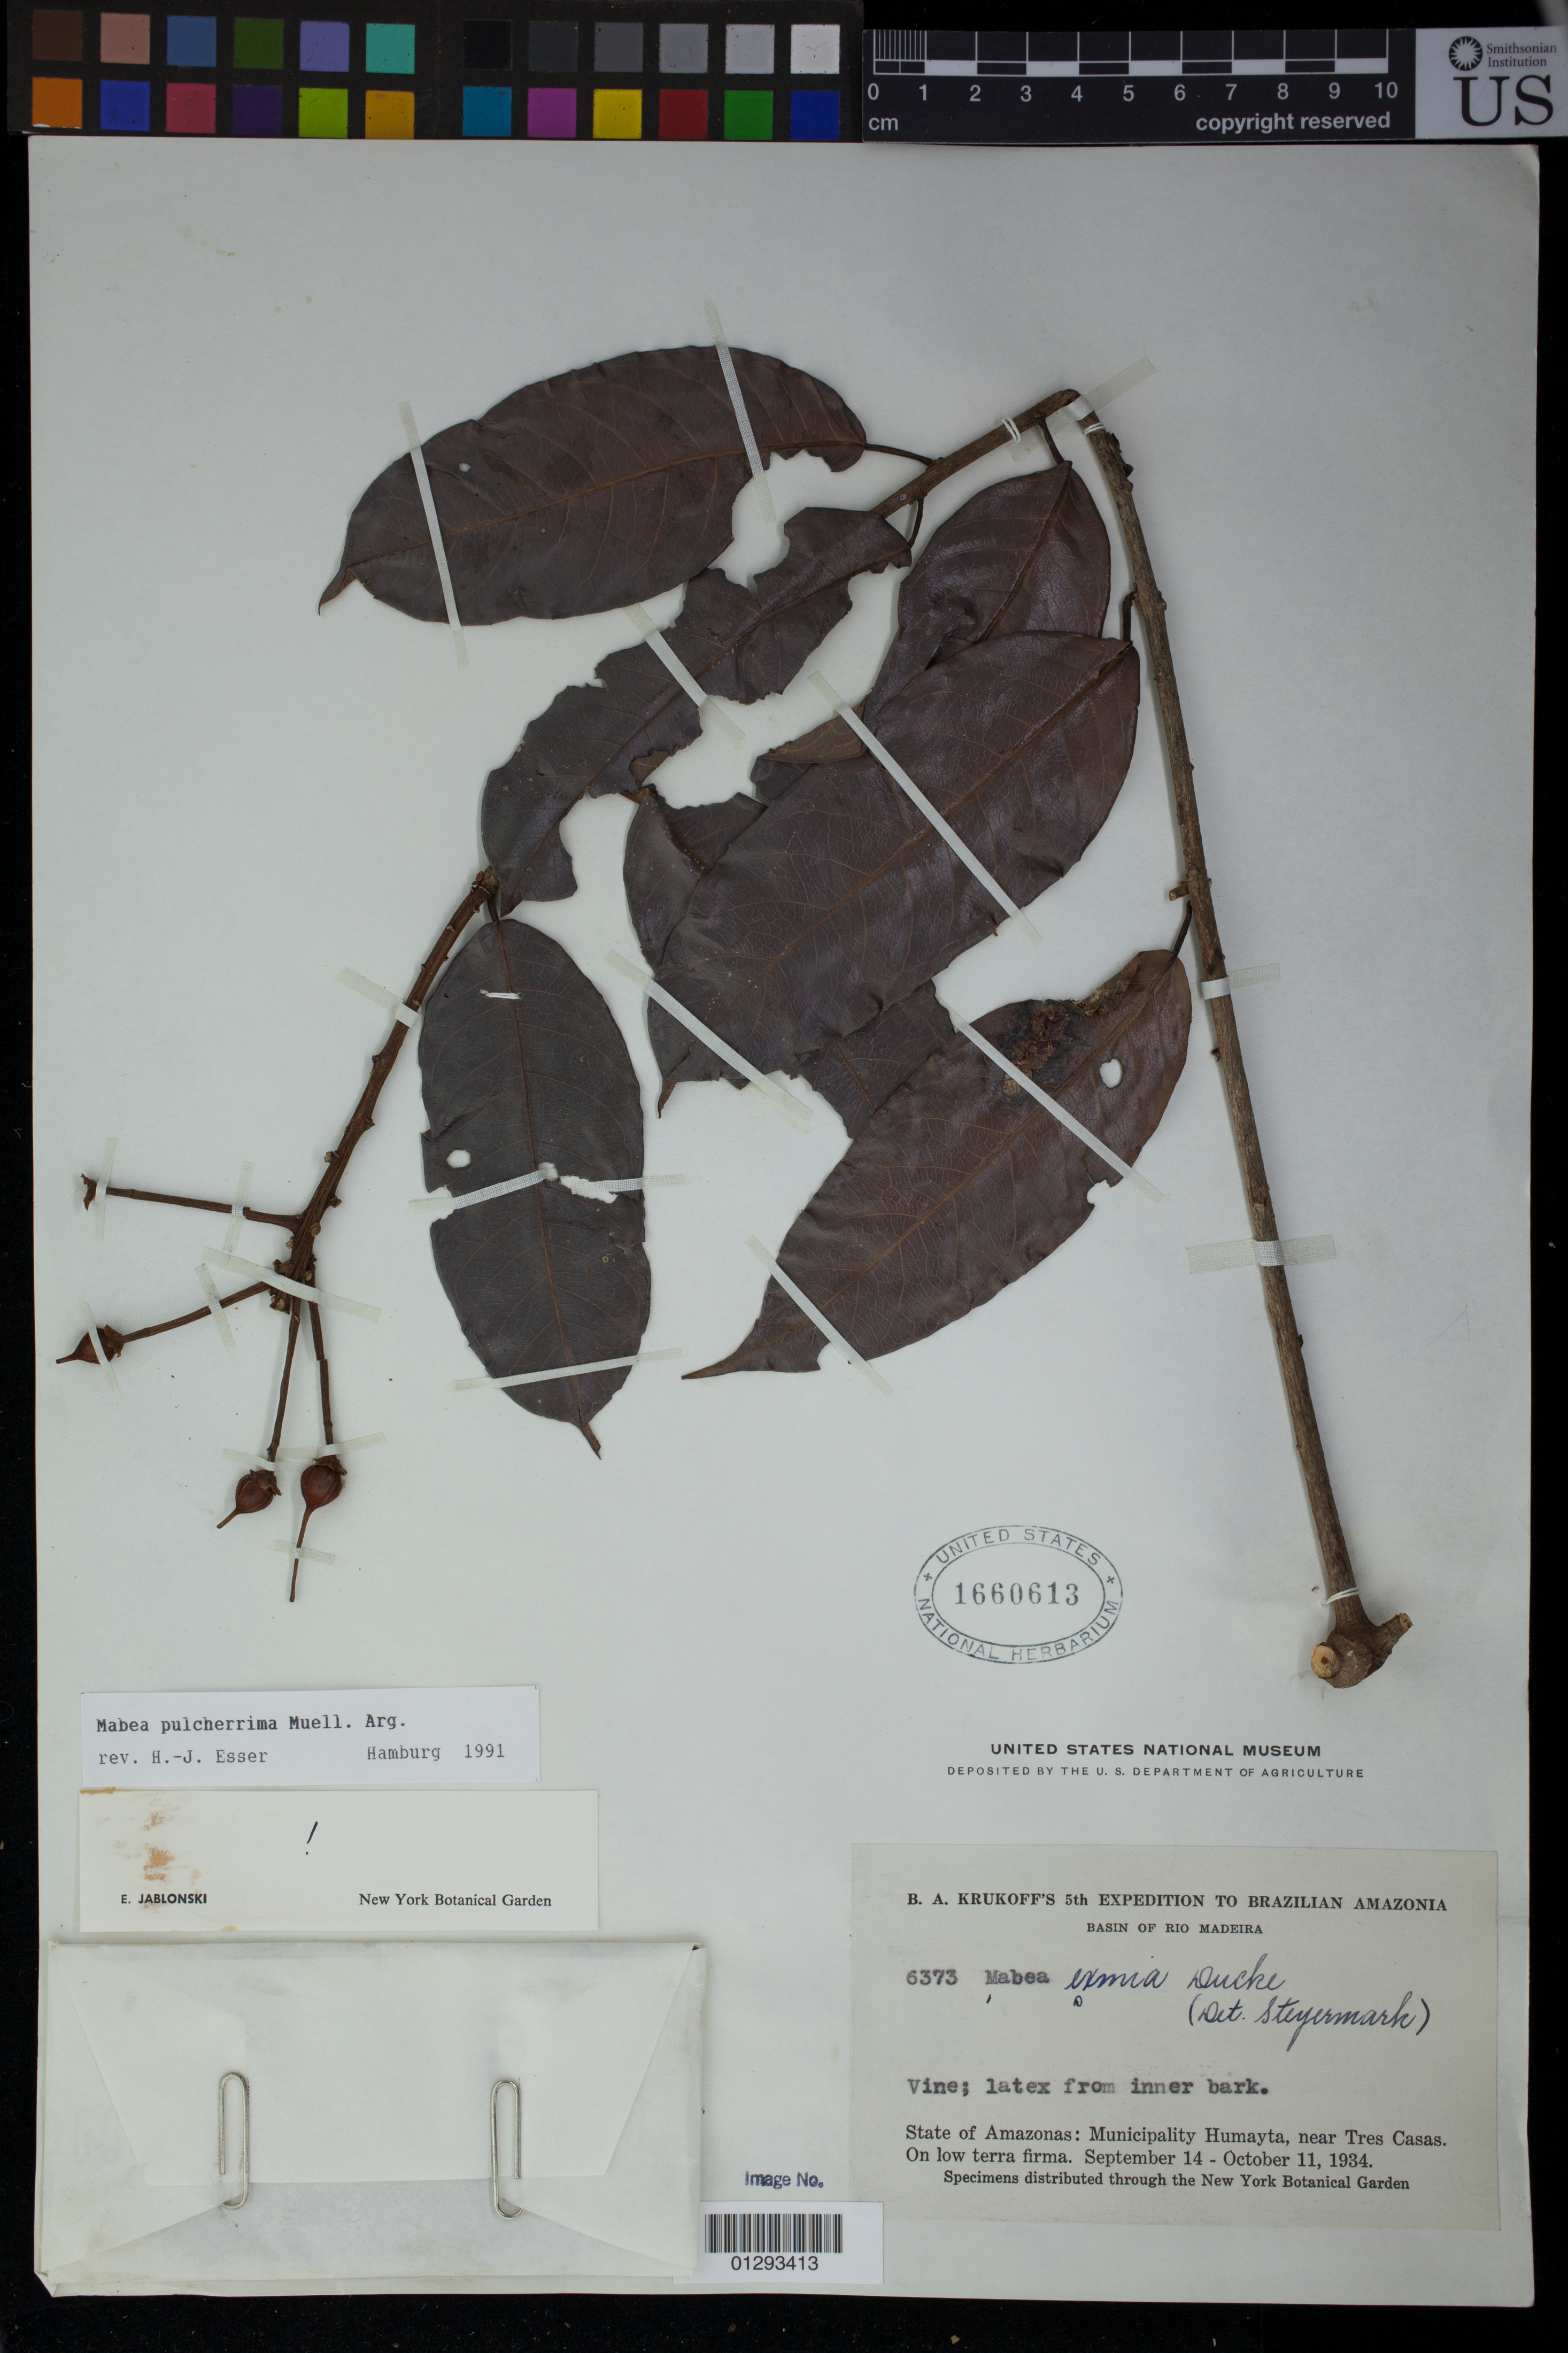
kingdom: Plantae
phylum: Tracheophyta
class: Magnoliopsida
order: Malpighiales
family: Euphorbiaceae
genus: Mabea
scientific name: Mabea pulcherrima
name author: Müll. Arg.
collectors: B. A. Krukoff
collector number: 6373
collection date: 1934-09-14/1934-10-11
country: Brazil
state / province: Amazonas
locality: Basin of Rio Madeira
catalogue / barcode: US 1660613